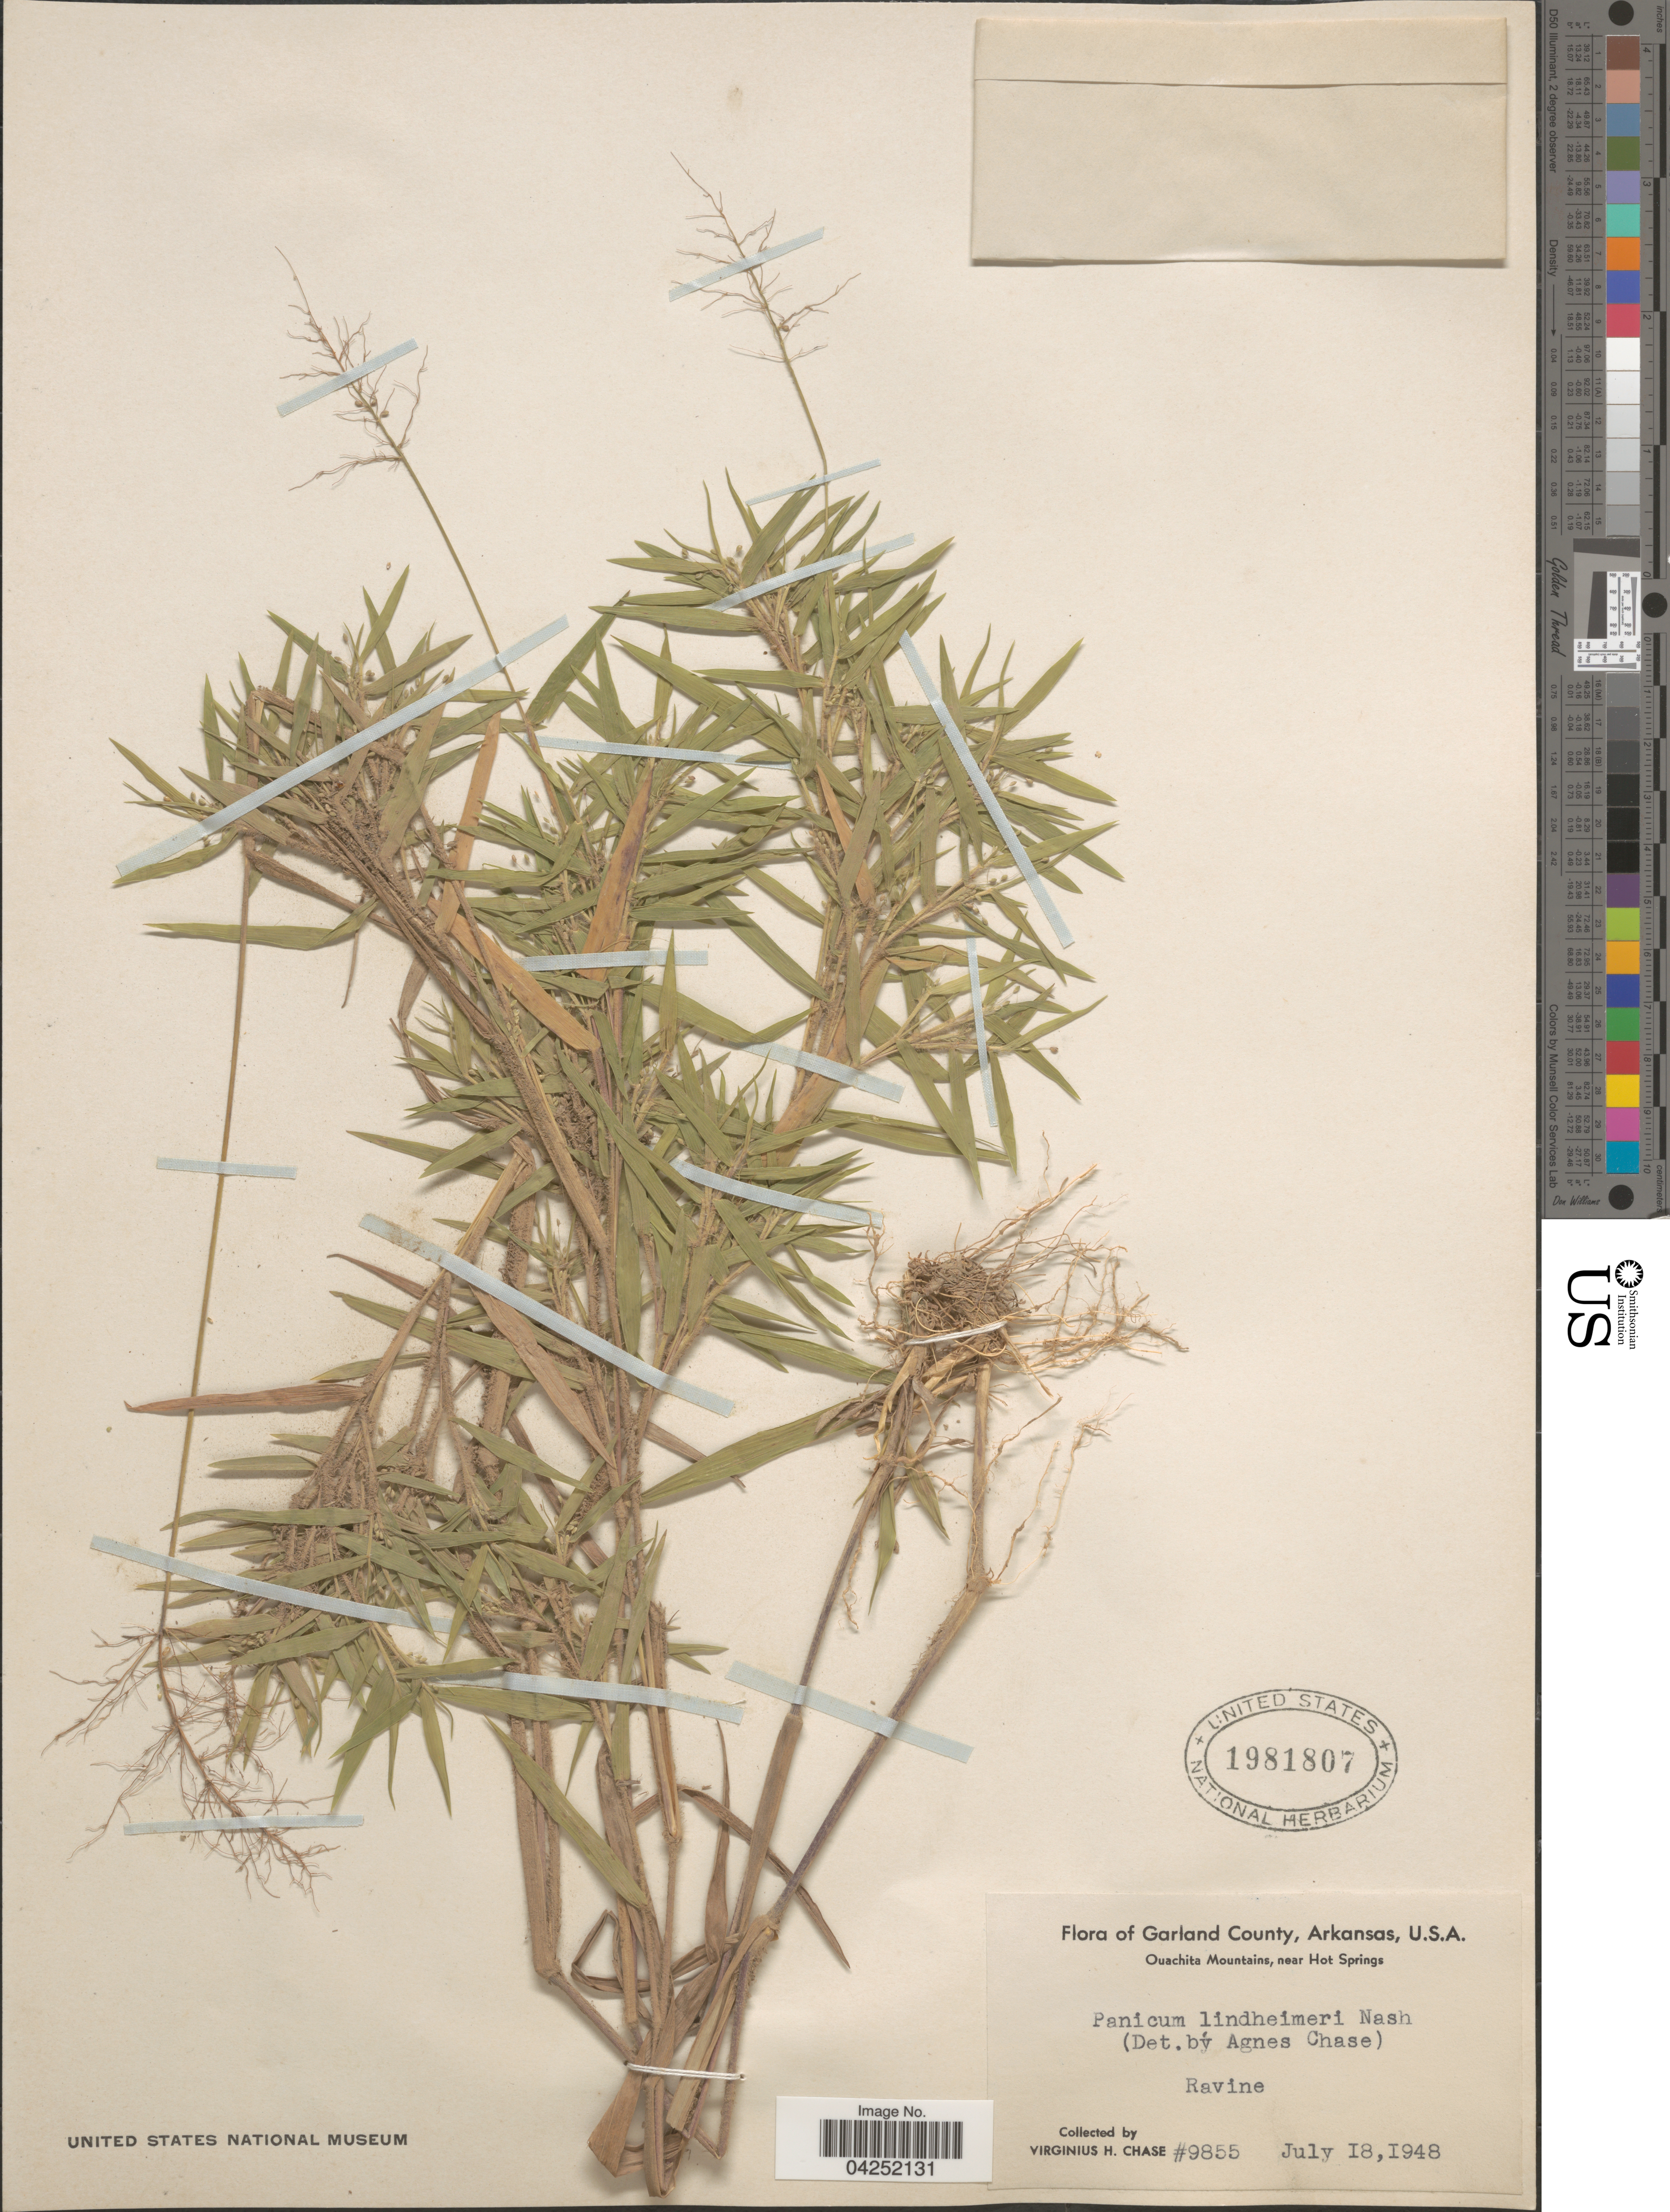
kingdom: Plantae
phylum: Tracheophyta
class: Liliopsida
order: Poales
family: Poaceae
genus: Dichanthelium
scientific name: Dichanthelium acuminatum var. lindheimeri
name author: (Nash) Gould & C.A. Clark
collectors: V. H. Chase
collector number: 9855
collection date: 1948-07-18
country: United States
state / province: Arkansas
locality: Garland County. Ouachita Mountains, near Hot Springs. Ravine.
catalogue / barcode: US 1981807